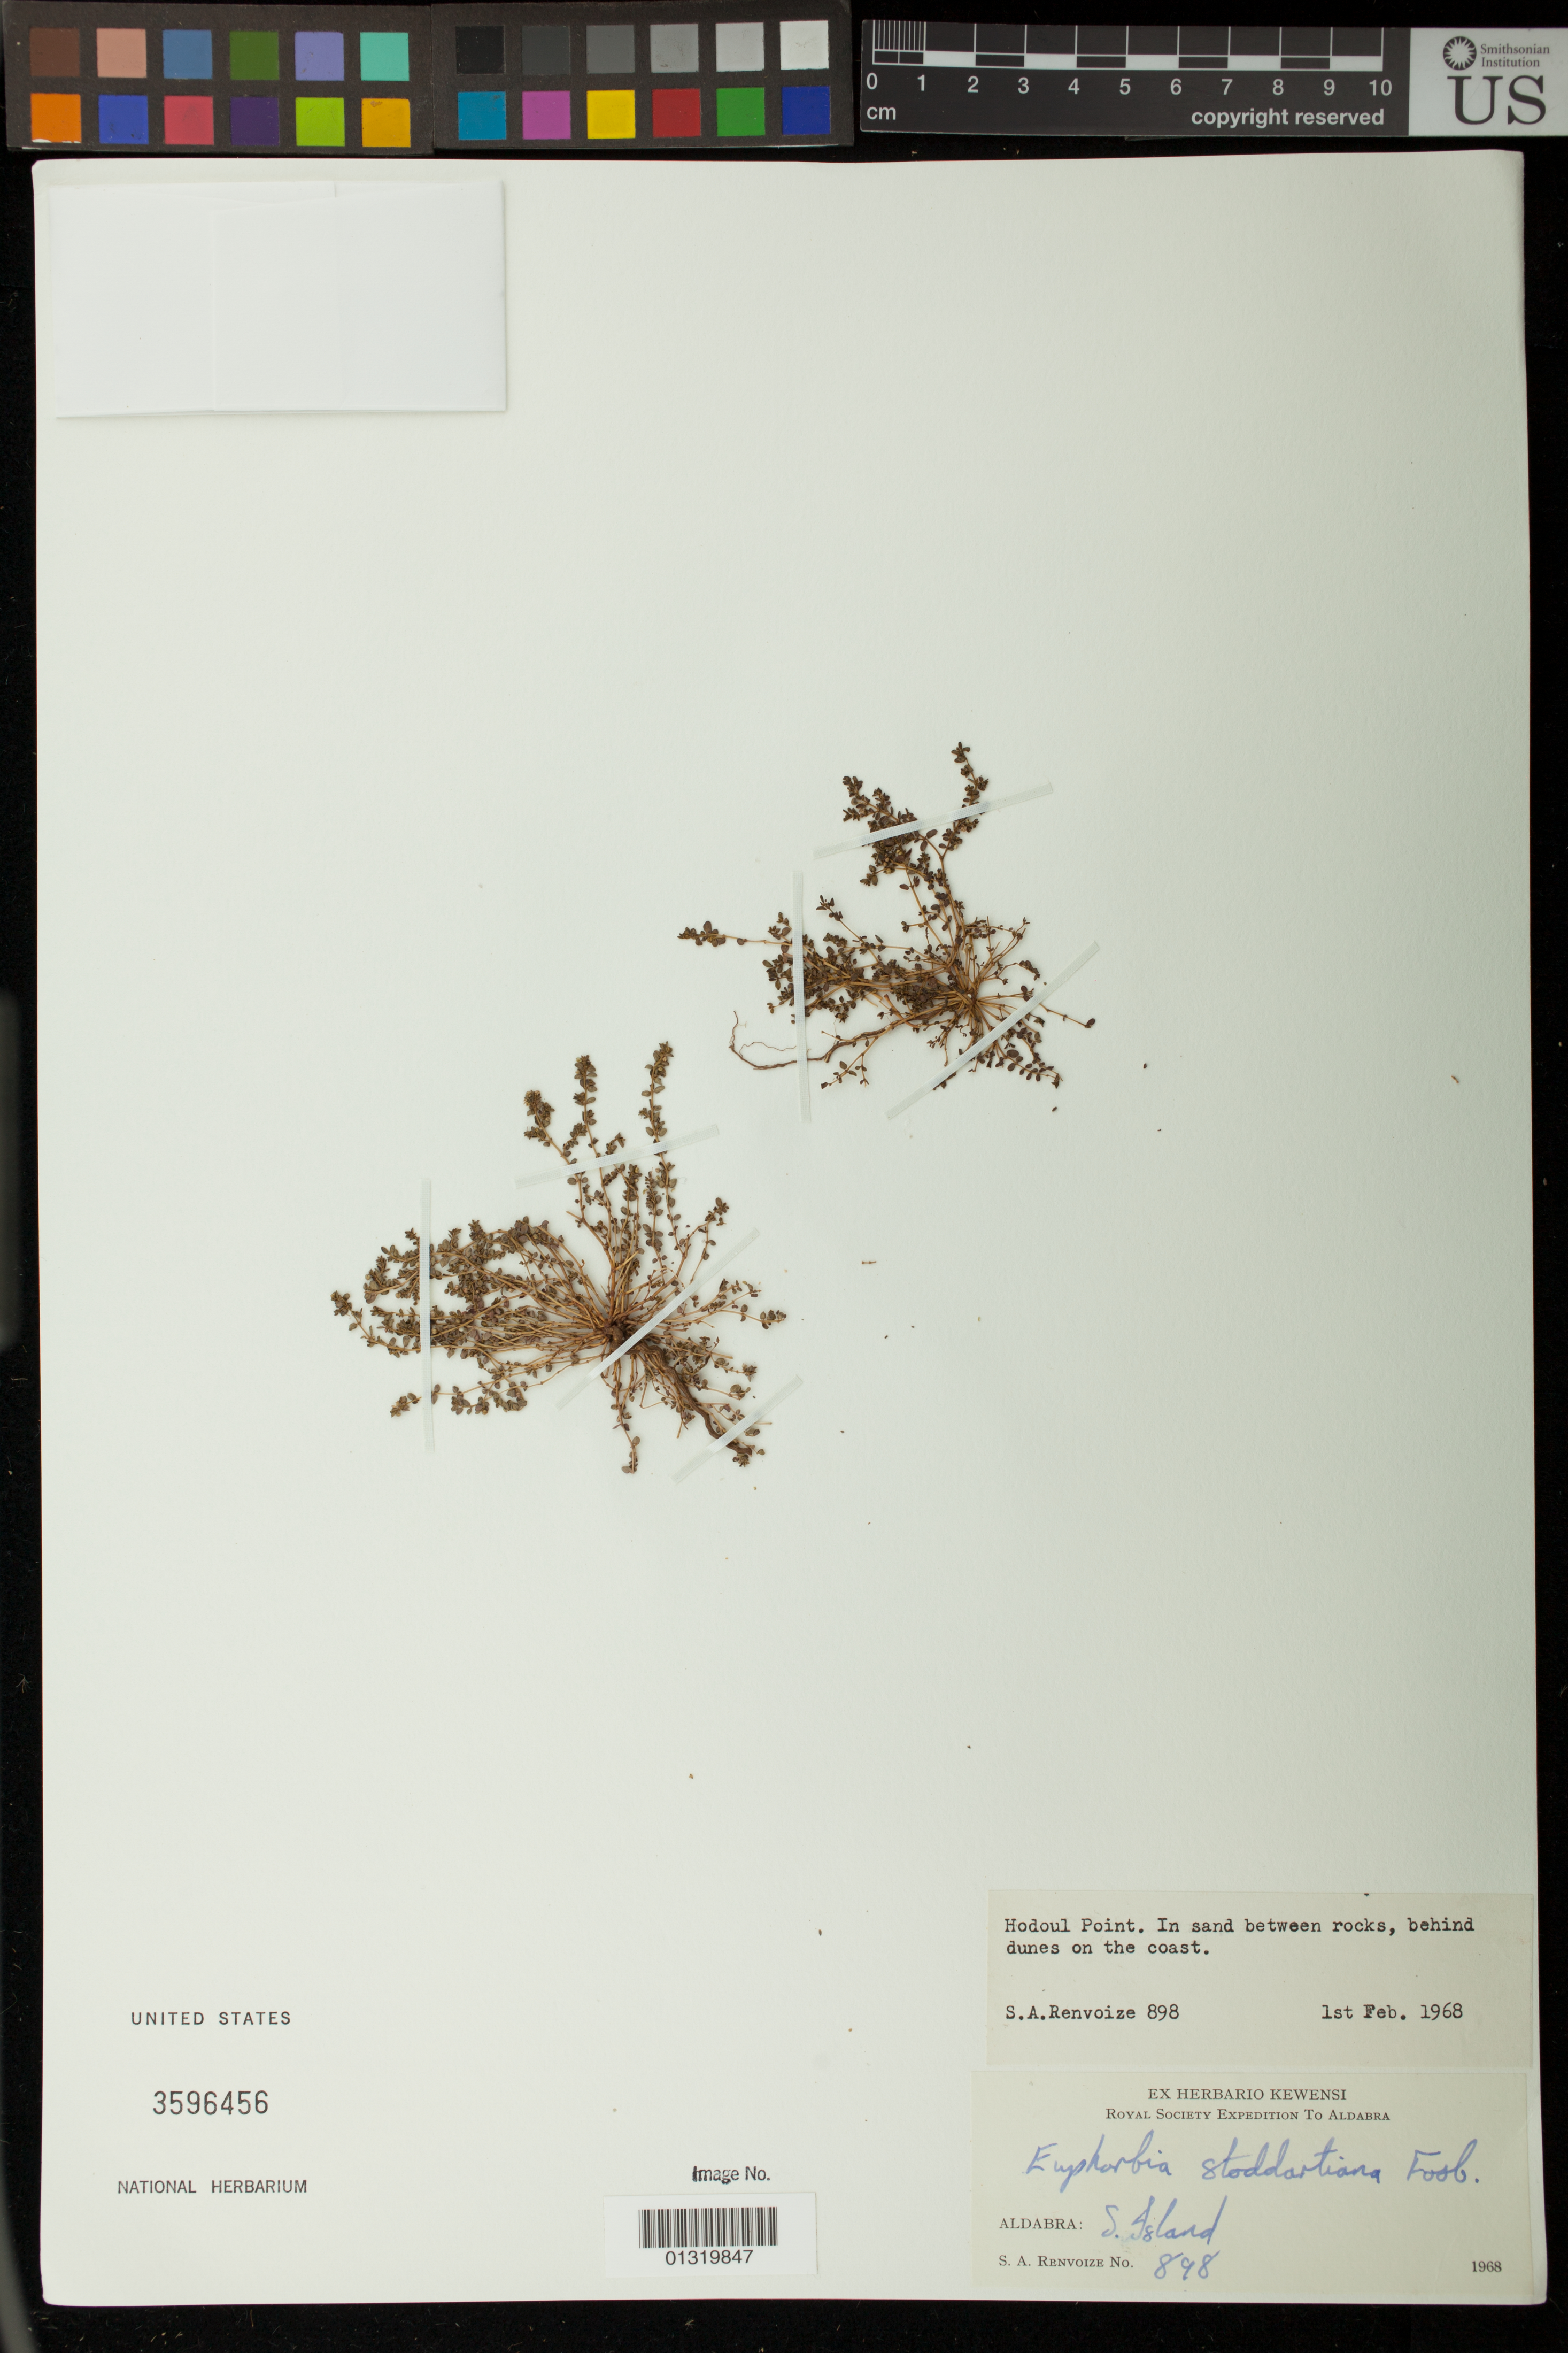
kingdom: Plantae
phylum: Tracheophyta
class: Magnoliopsida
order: Malpighiales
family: Euphorbiaceae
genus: Euphorbia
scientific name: Euphorbia stoddartii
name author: Fosberg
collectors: S. A. Renvoize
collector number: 898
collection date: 1968-02-01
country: Seychelles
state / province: Aldabra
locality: S. Island; Hodoul Point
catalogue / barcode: US 3596456